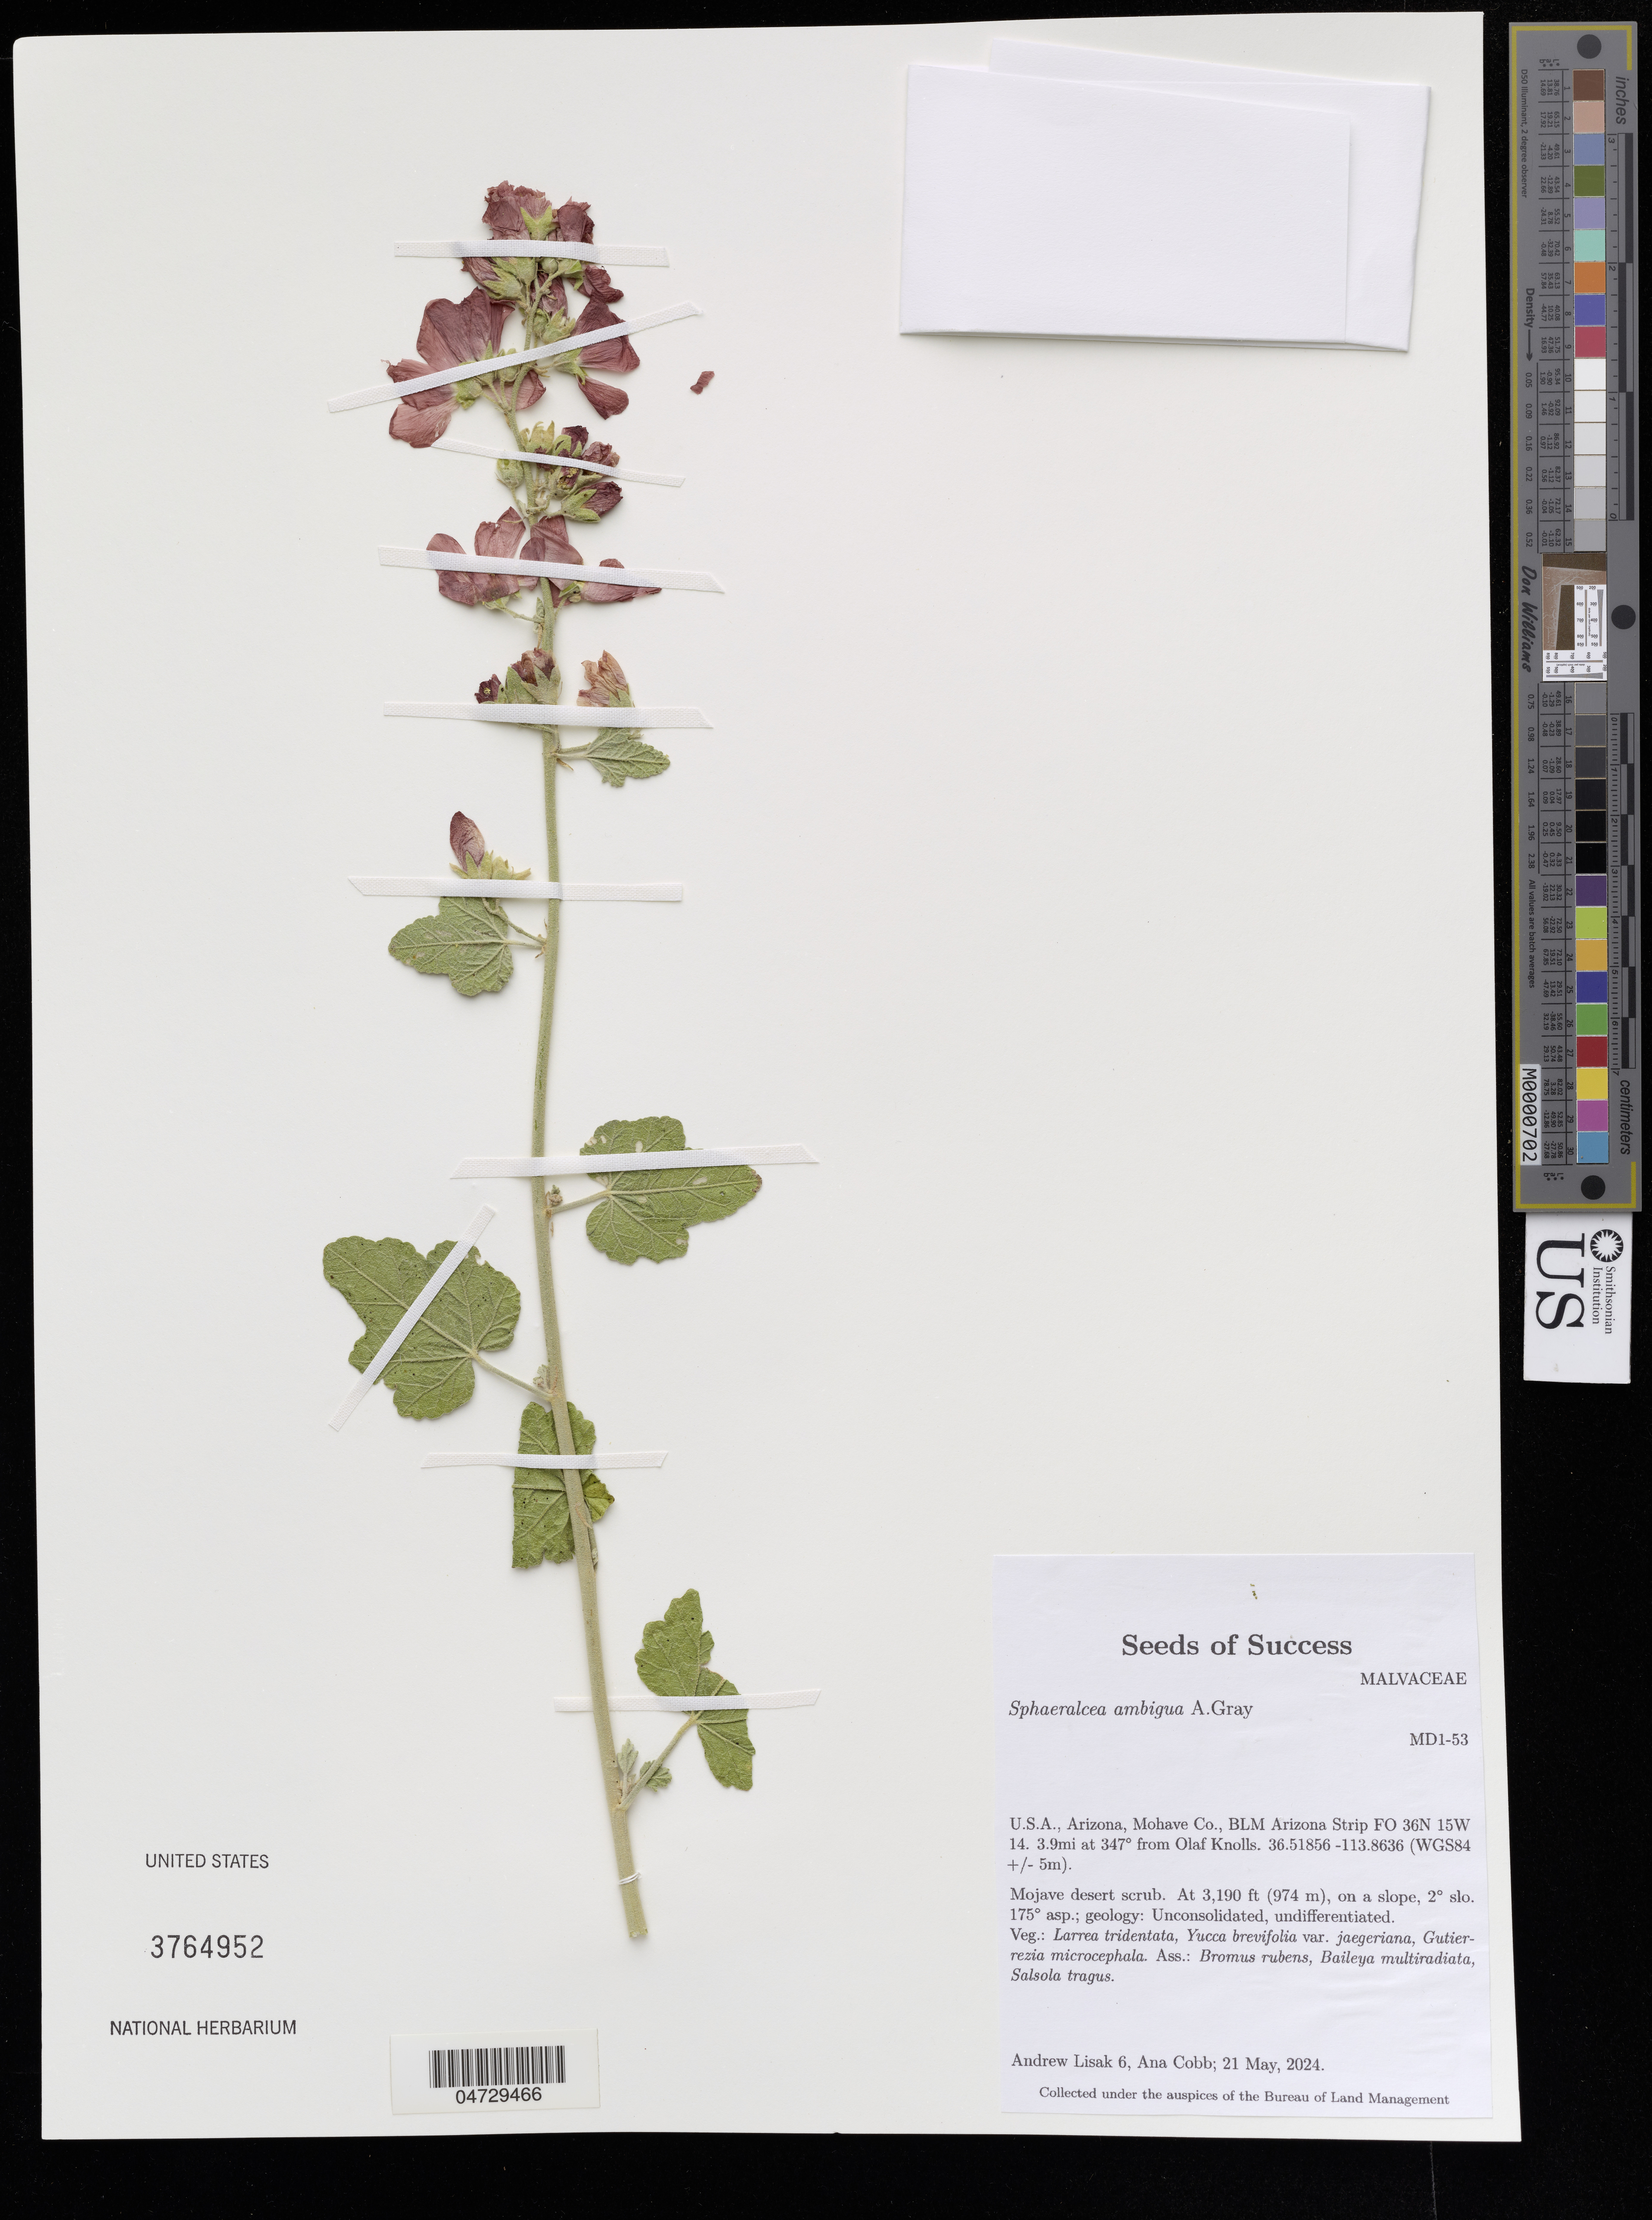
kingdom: Plantae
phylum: Tracheophyta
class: Magnoliopsida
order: Malvales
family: Malvaceae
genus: Sphaeralcea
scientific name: Sphaeralcea ambigua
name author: A. Gray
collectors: A. Lisak & A. Cobb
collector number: MD1-53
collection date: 2024-05-21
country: United States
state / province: Arizona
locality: Mohave Co., BLM Arizona Strip FO 36N 15W 14. 3.9mi at 347° from Olaf Knolls. (WGS84 +/- 5m).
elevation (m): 972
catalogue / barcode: US 3764952